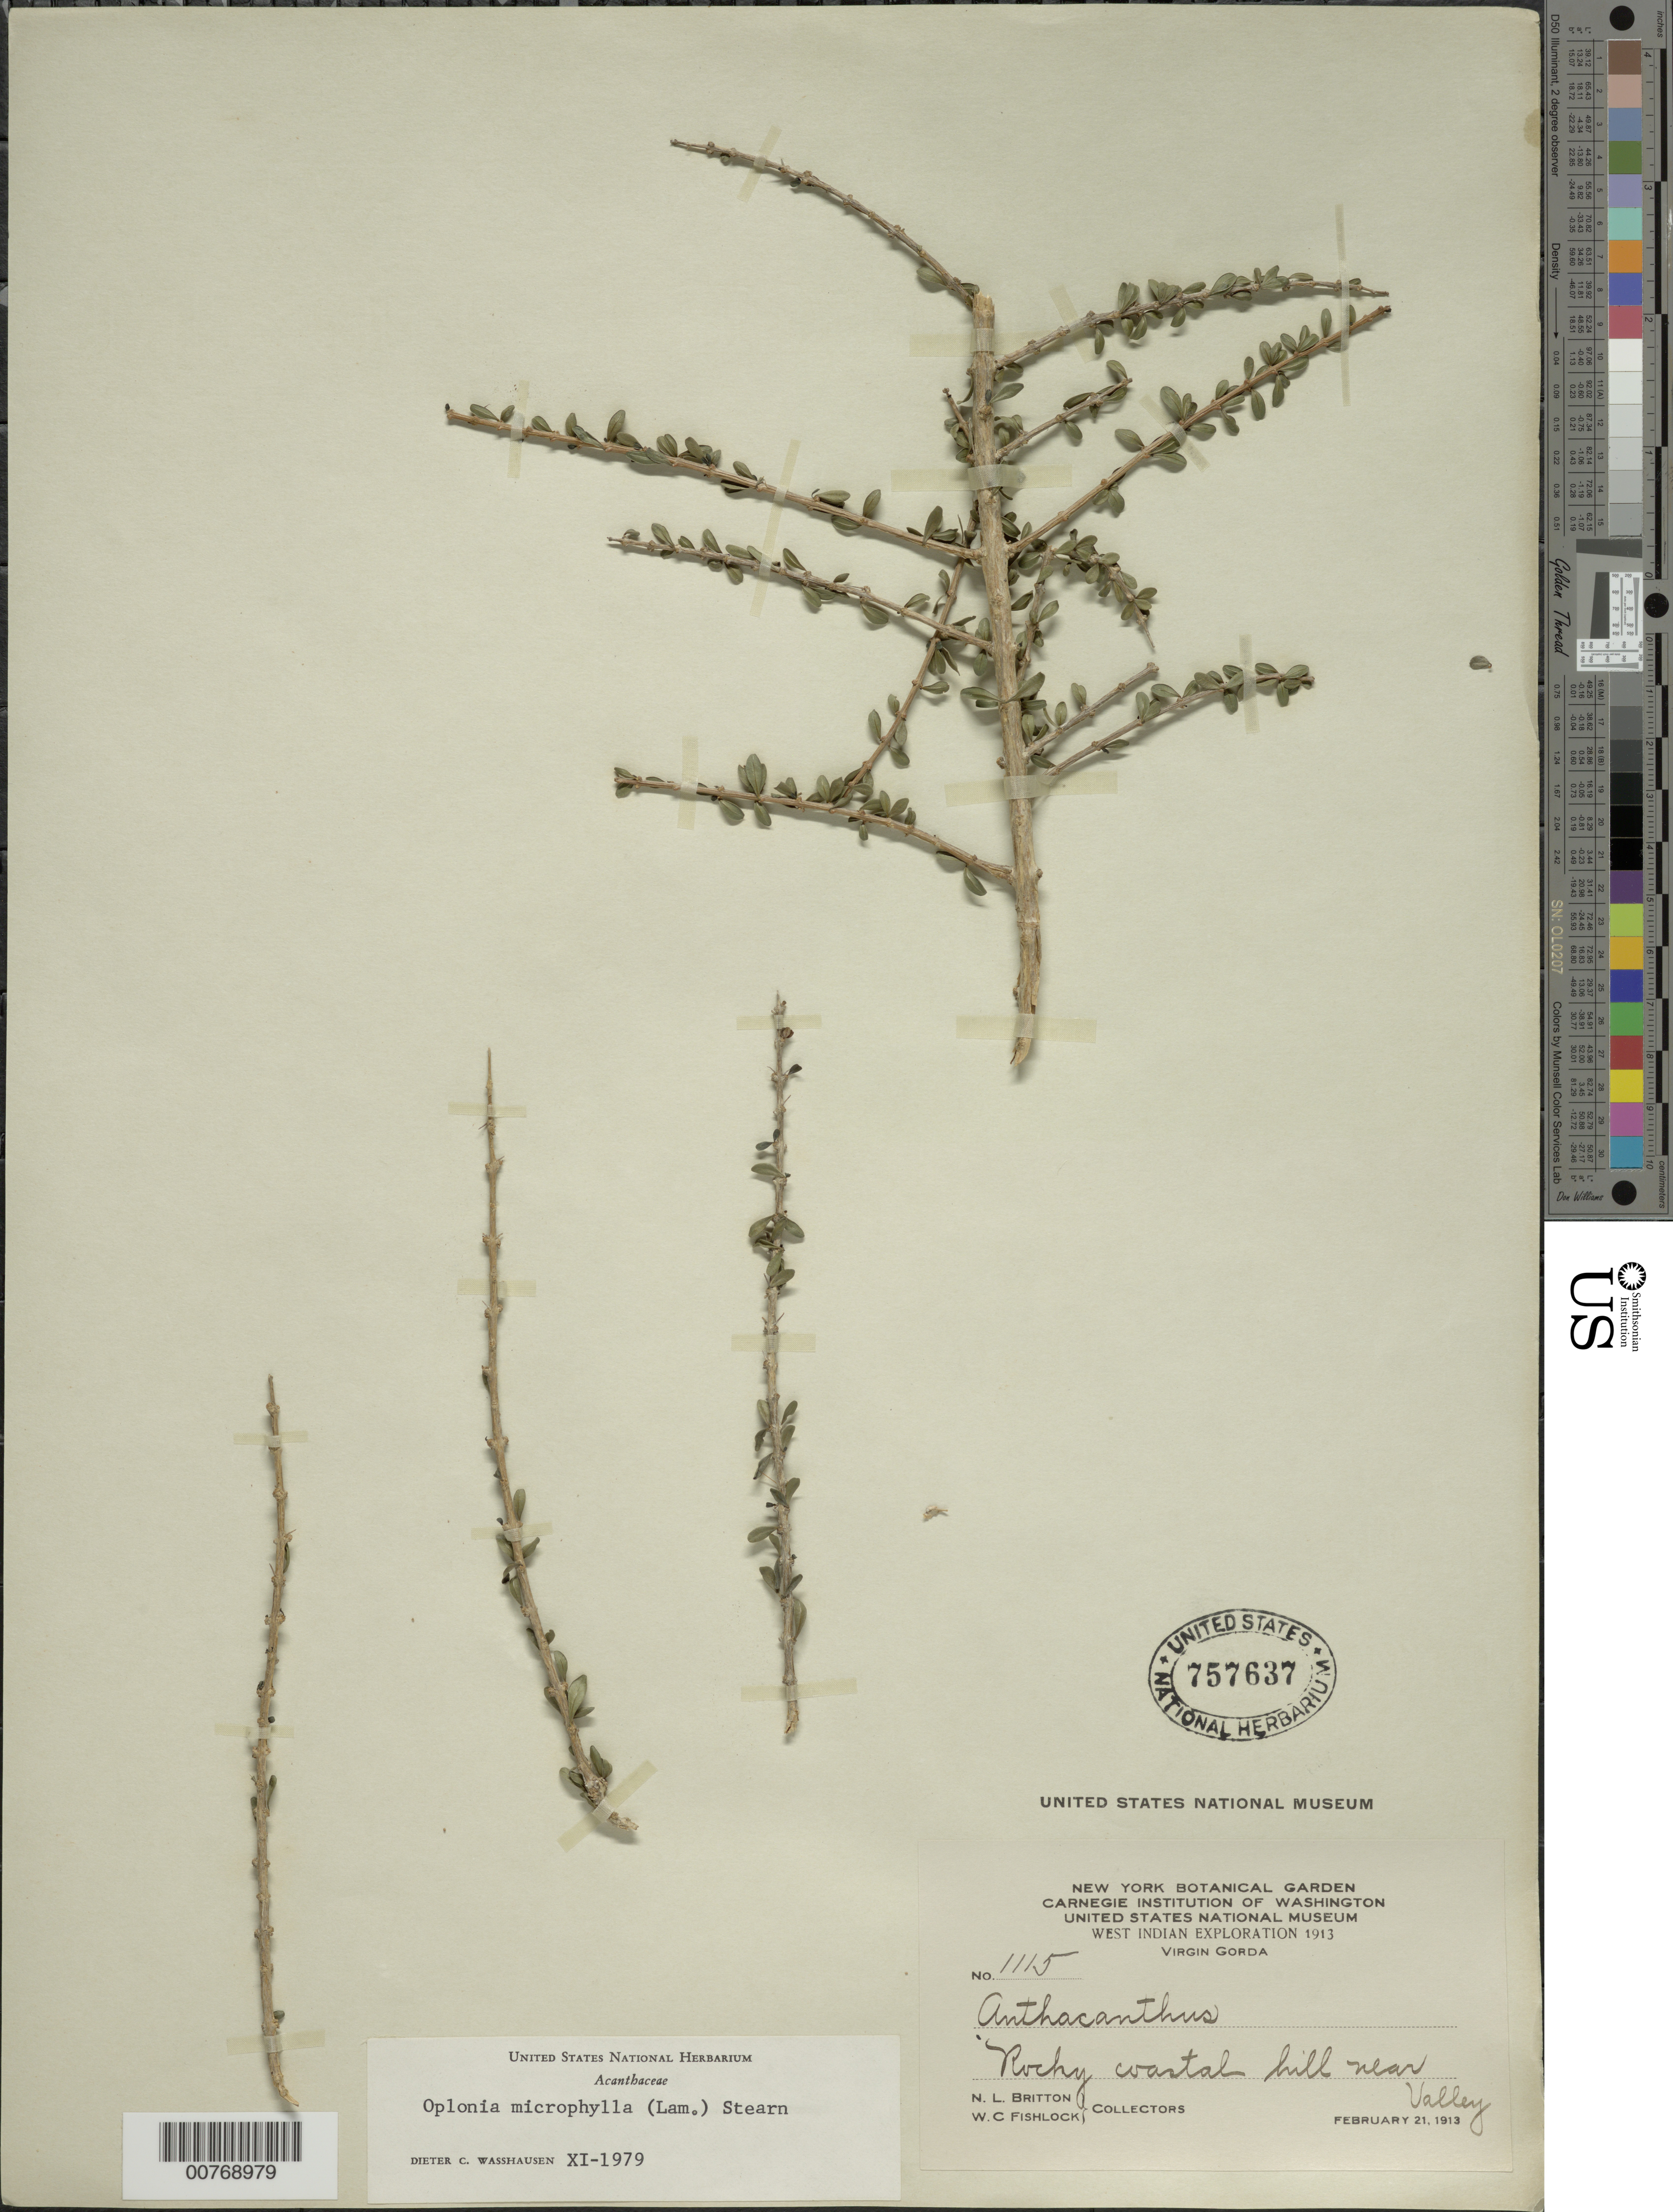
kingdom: Plantae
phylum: Tracheophyta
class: Magnoliopsida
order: Lamiales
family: Acanthaceae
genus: Oplonia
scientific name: Oplonia microphylla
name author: (Lam.) Stearn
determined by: Wasshausen, Dieter C., (BOT), Smithsonian Institution - National Museum of Natural History (UNITED STATES)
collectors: N. Britton & W. Fishlock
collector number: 1115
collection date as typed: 21 Feb 1913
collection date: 1913-02-21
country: British Virgin Islands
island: Virgin Gorda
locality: Rocky coastal hill near valley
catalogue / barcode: US 757637